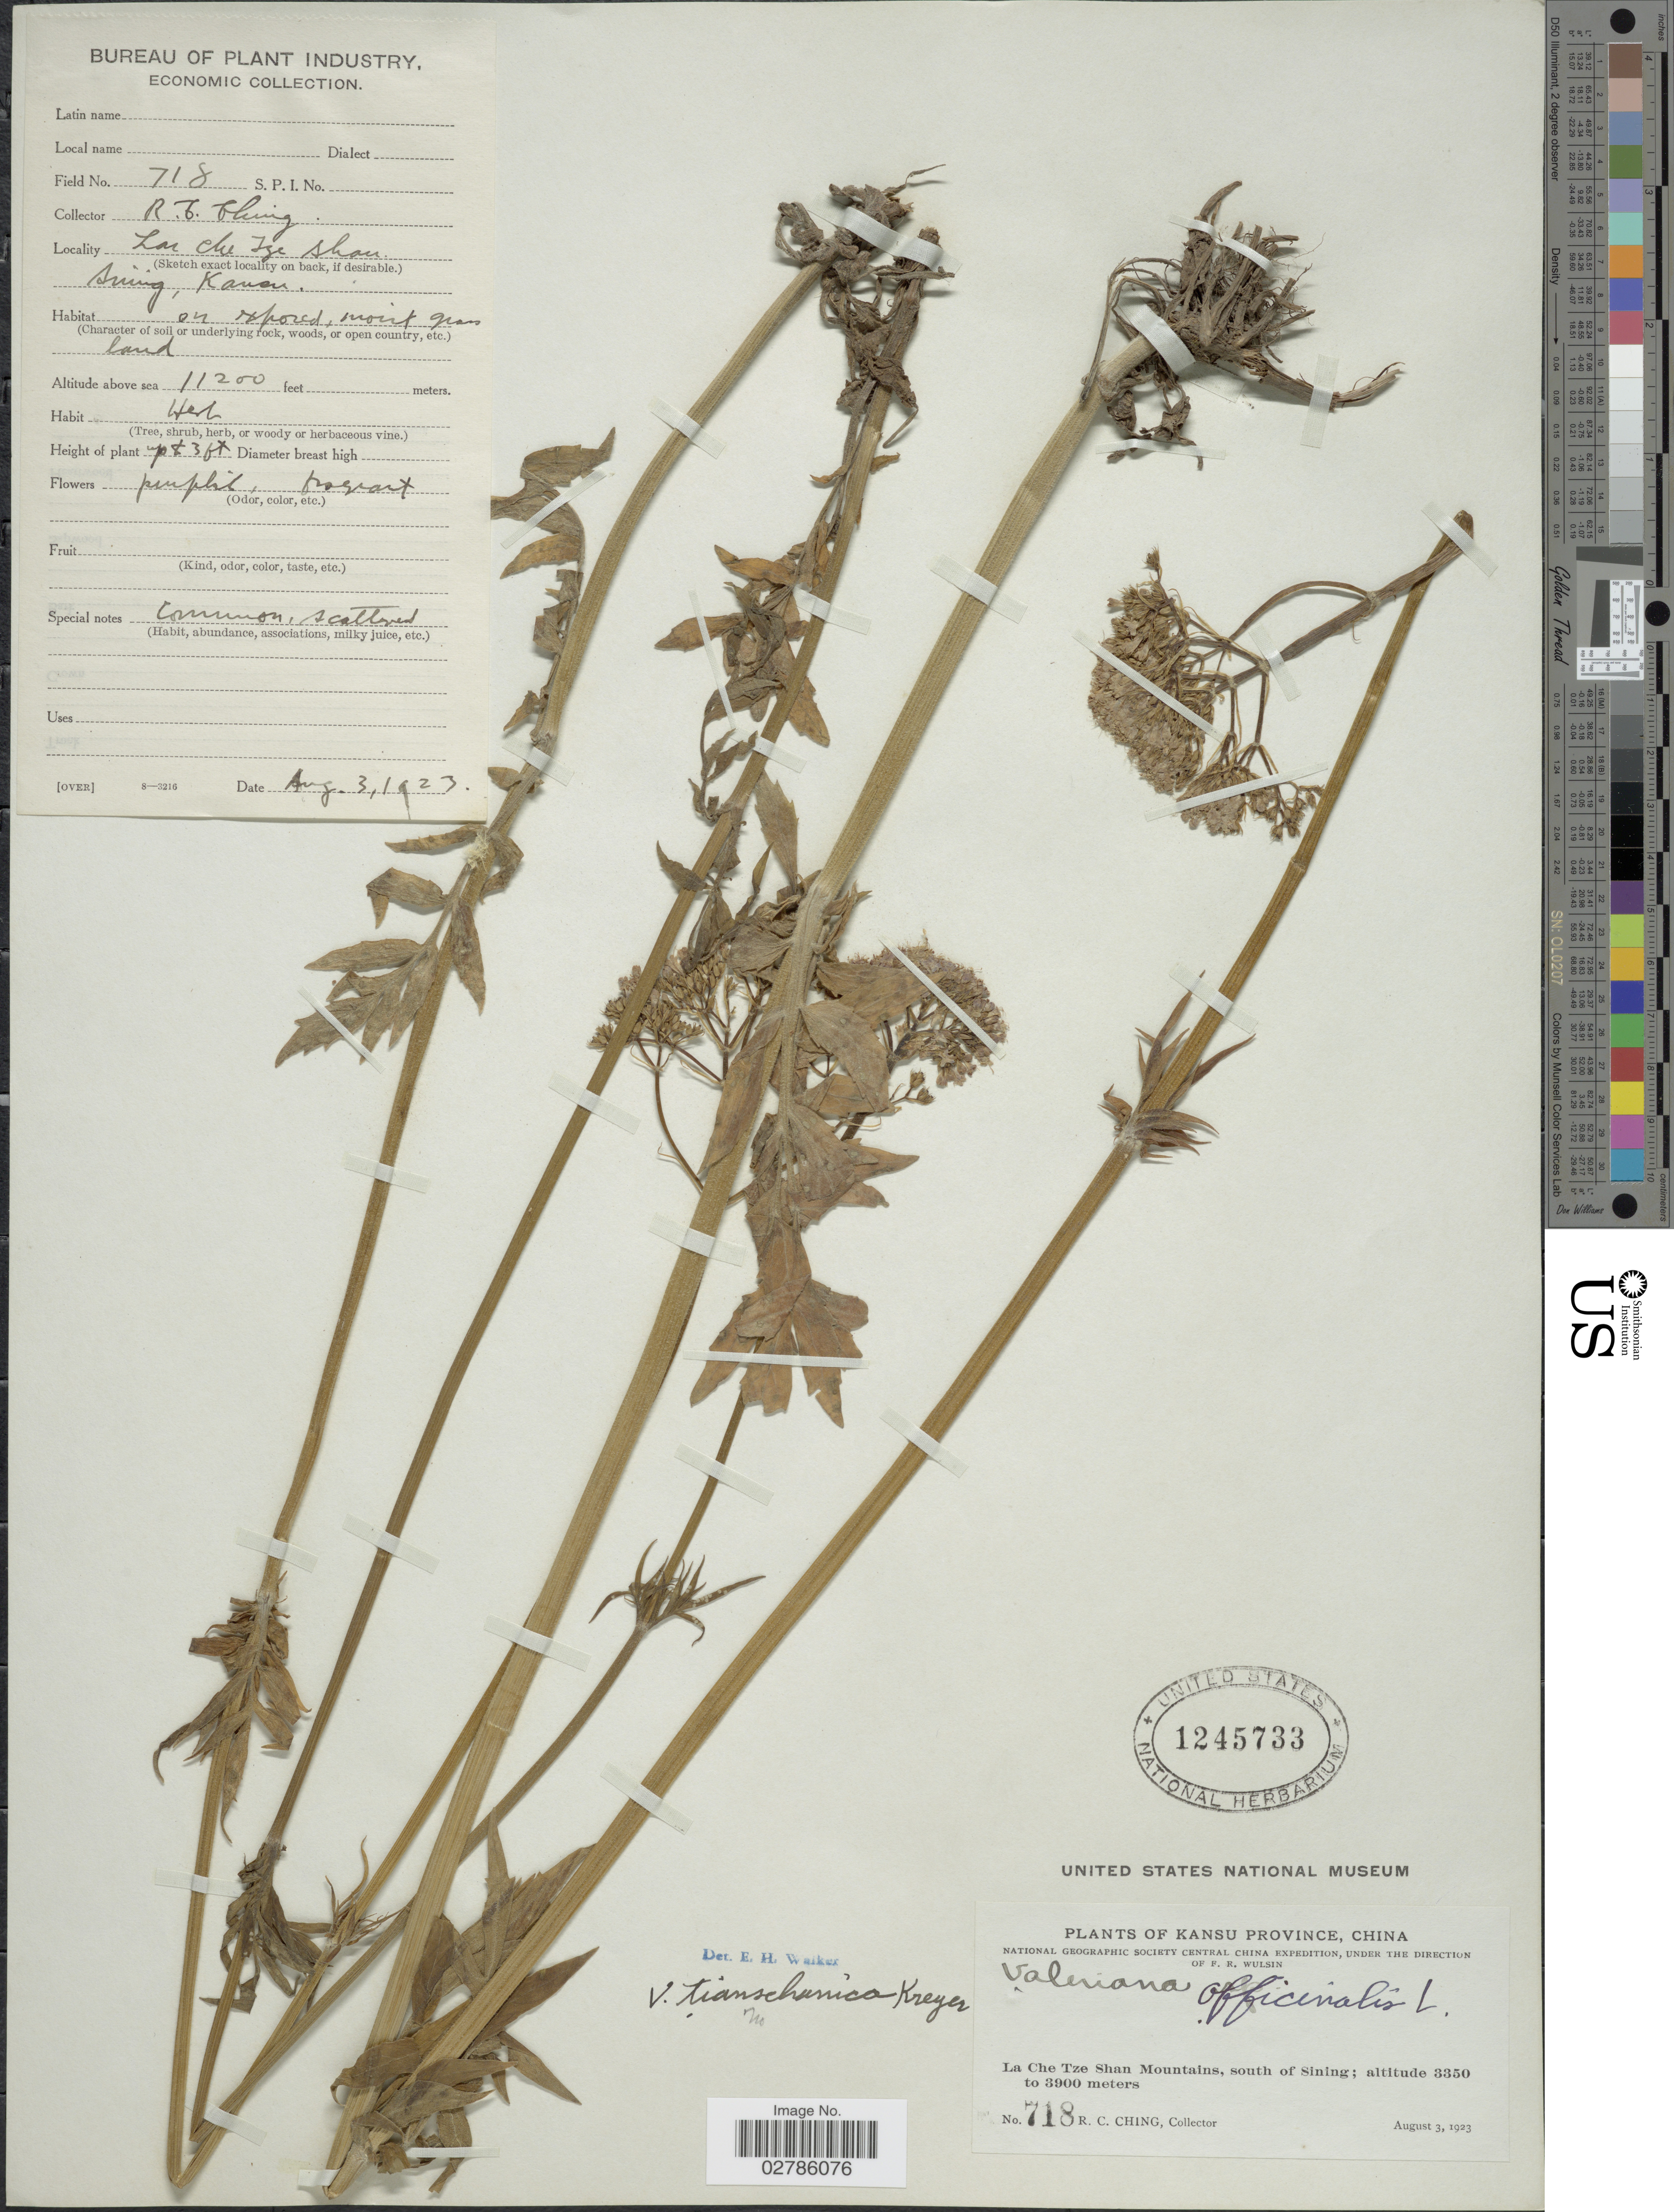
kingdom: Plantae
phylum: Tracheophyta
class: Magnoliopsida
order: Dipsacales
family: Caprifoliaceae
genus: Valeriana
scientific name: Valeriana tianschanica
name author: Kreyer ex Hand.-Mazz.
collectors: R. C. Ching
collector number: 718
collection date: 1923-08-03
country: China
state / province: Gansu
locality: La Che Tze Shan Mountains, south of Sining.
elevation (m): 3414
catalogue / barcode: US 1245733